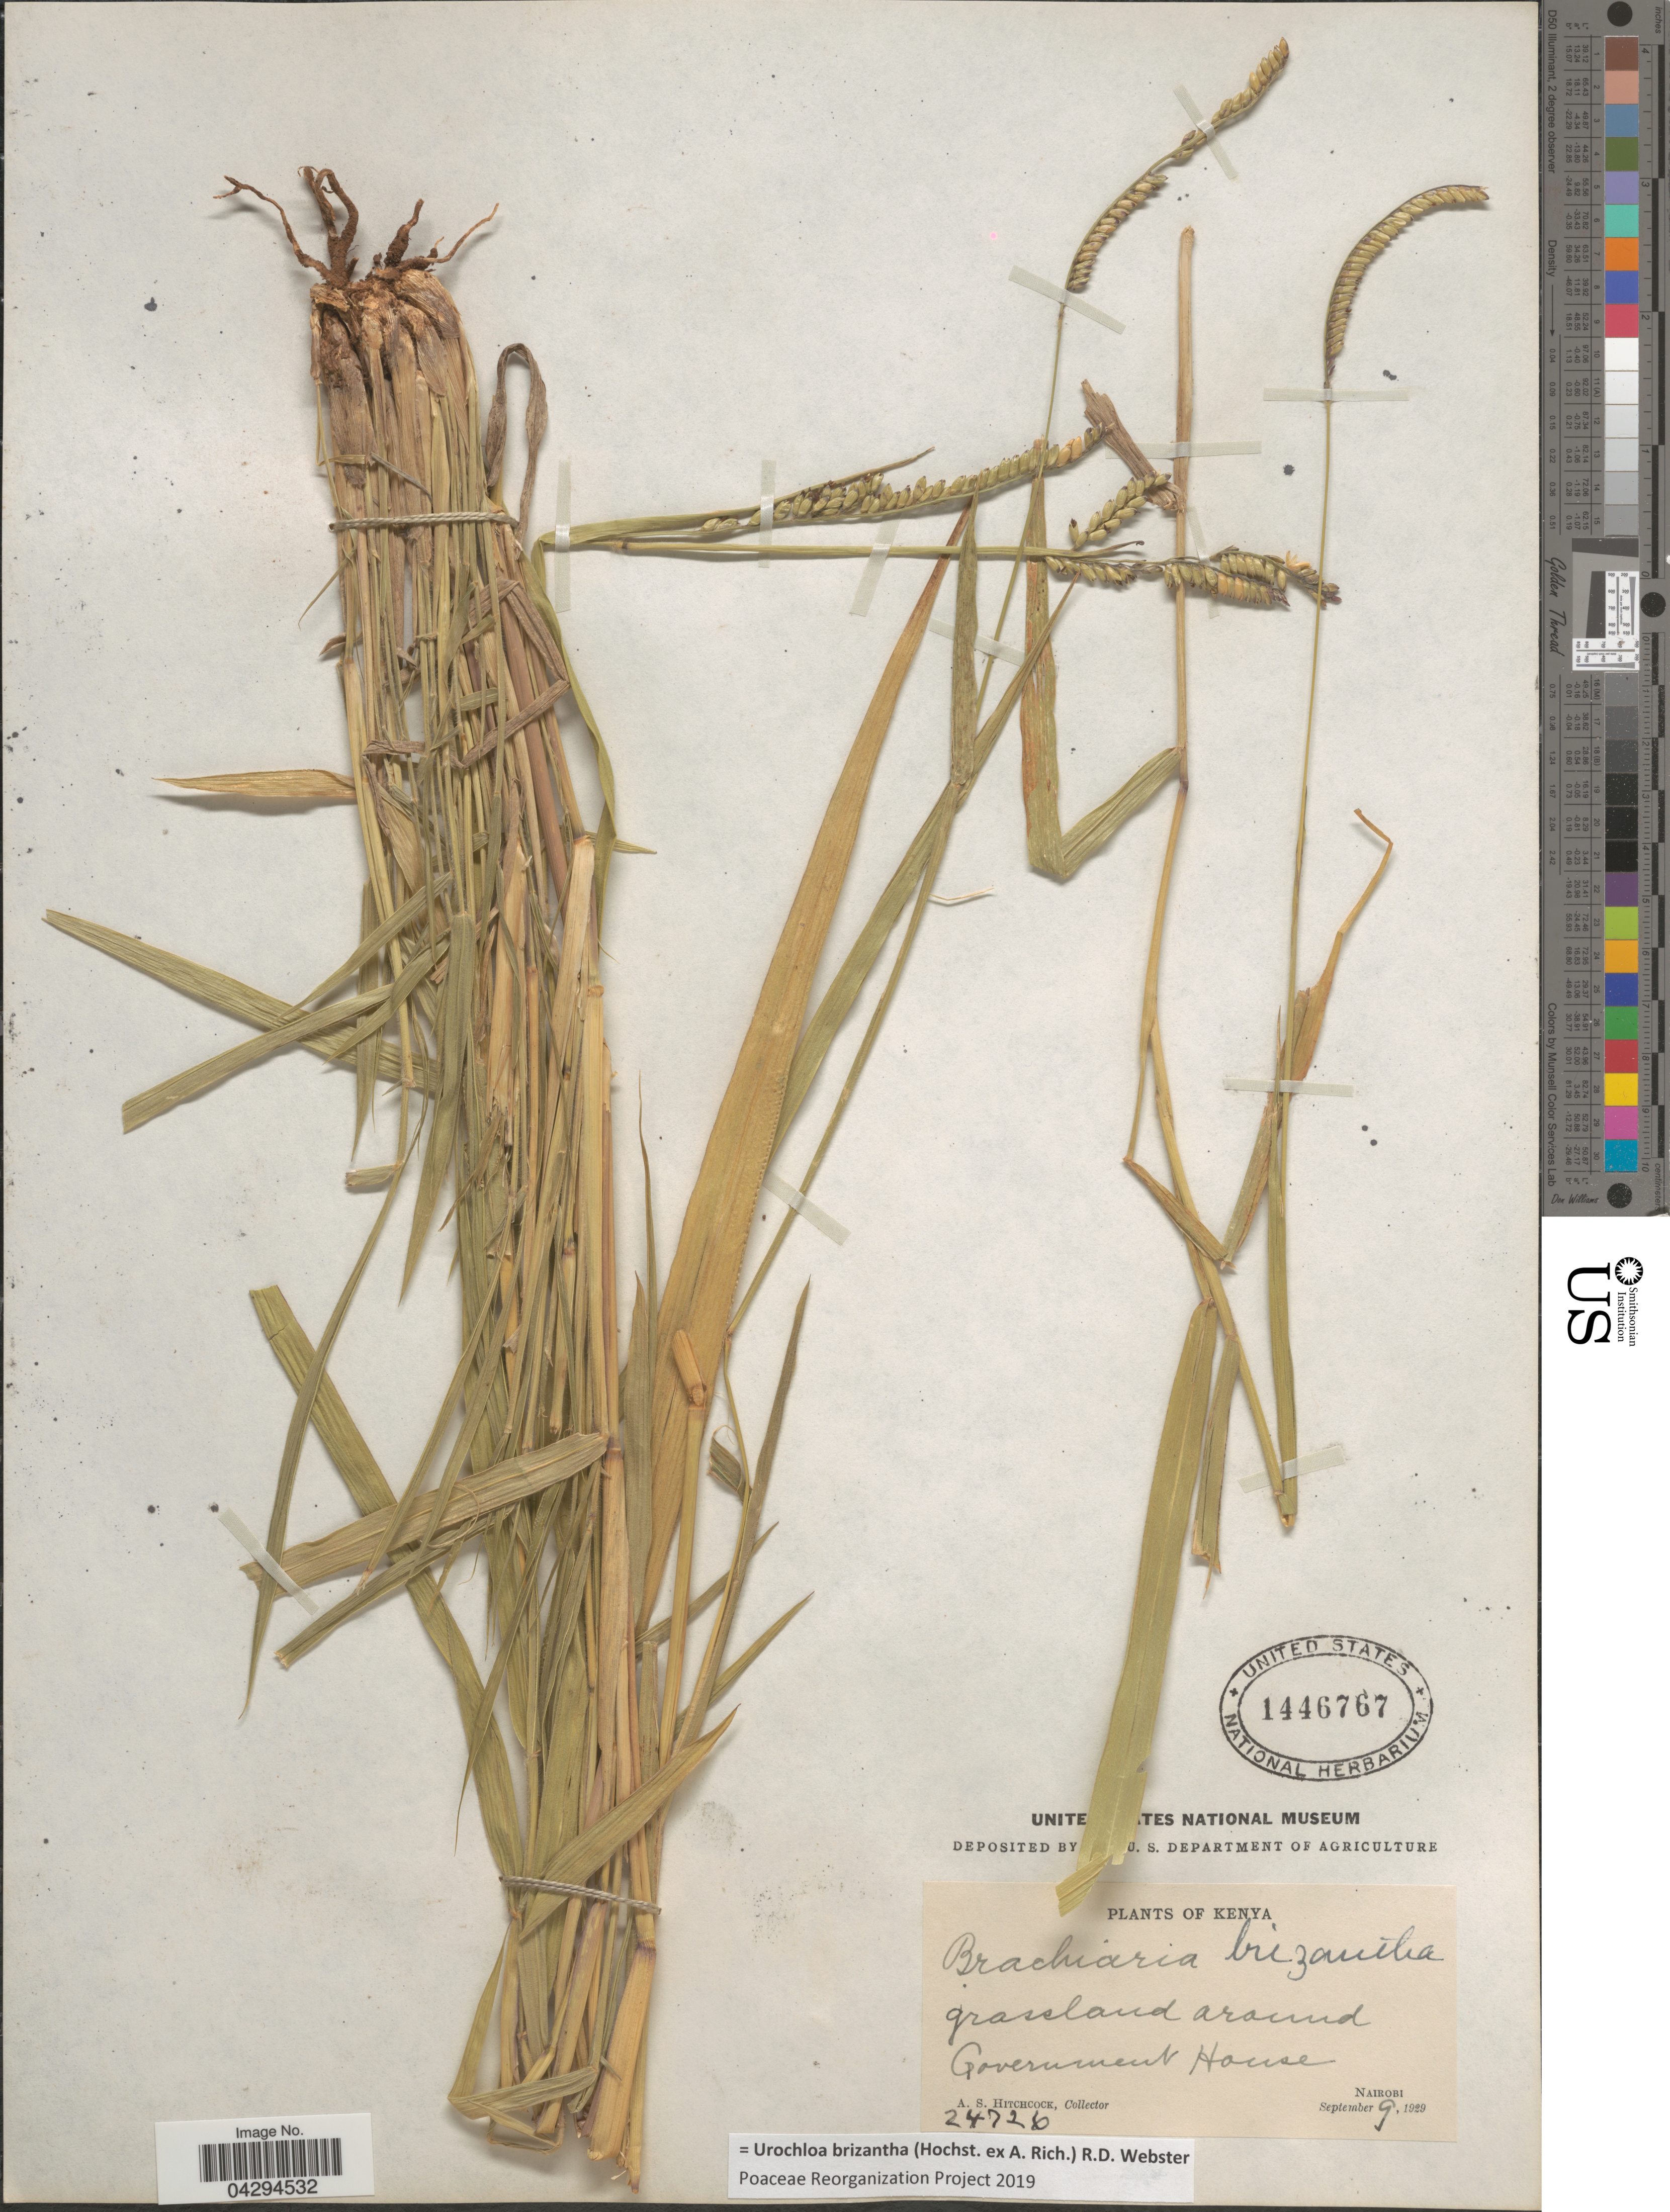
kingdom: Plantae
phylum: Tracheophyta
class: Liliopsida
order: Poales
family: Poaceae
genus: Urochloa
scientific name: Urochloa brizantha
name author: (Hochst. ex A. Rich.) R.D. Webster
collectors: A. S. Hitchcock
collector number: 24726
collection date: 1929-09-09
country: Kenya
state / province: Nairobi Area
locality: Grassland around Government House. Nairobi.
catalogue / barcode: US 1446767